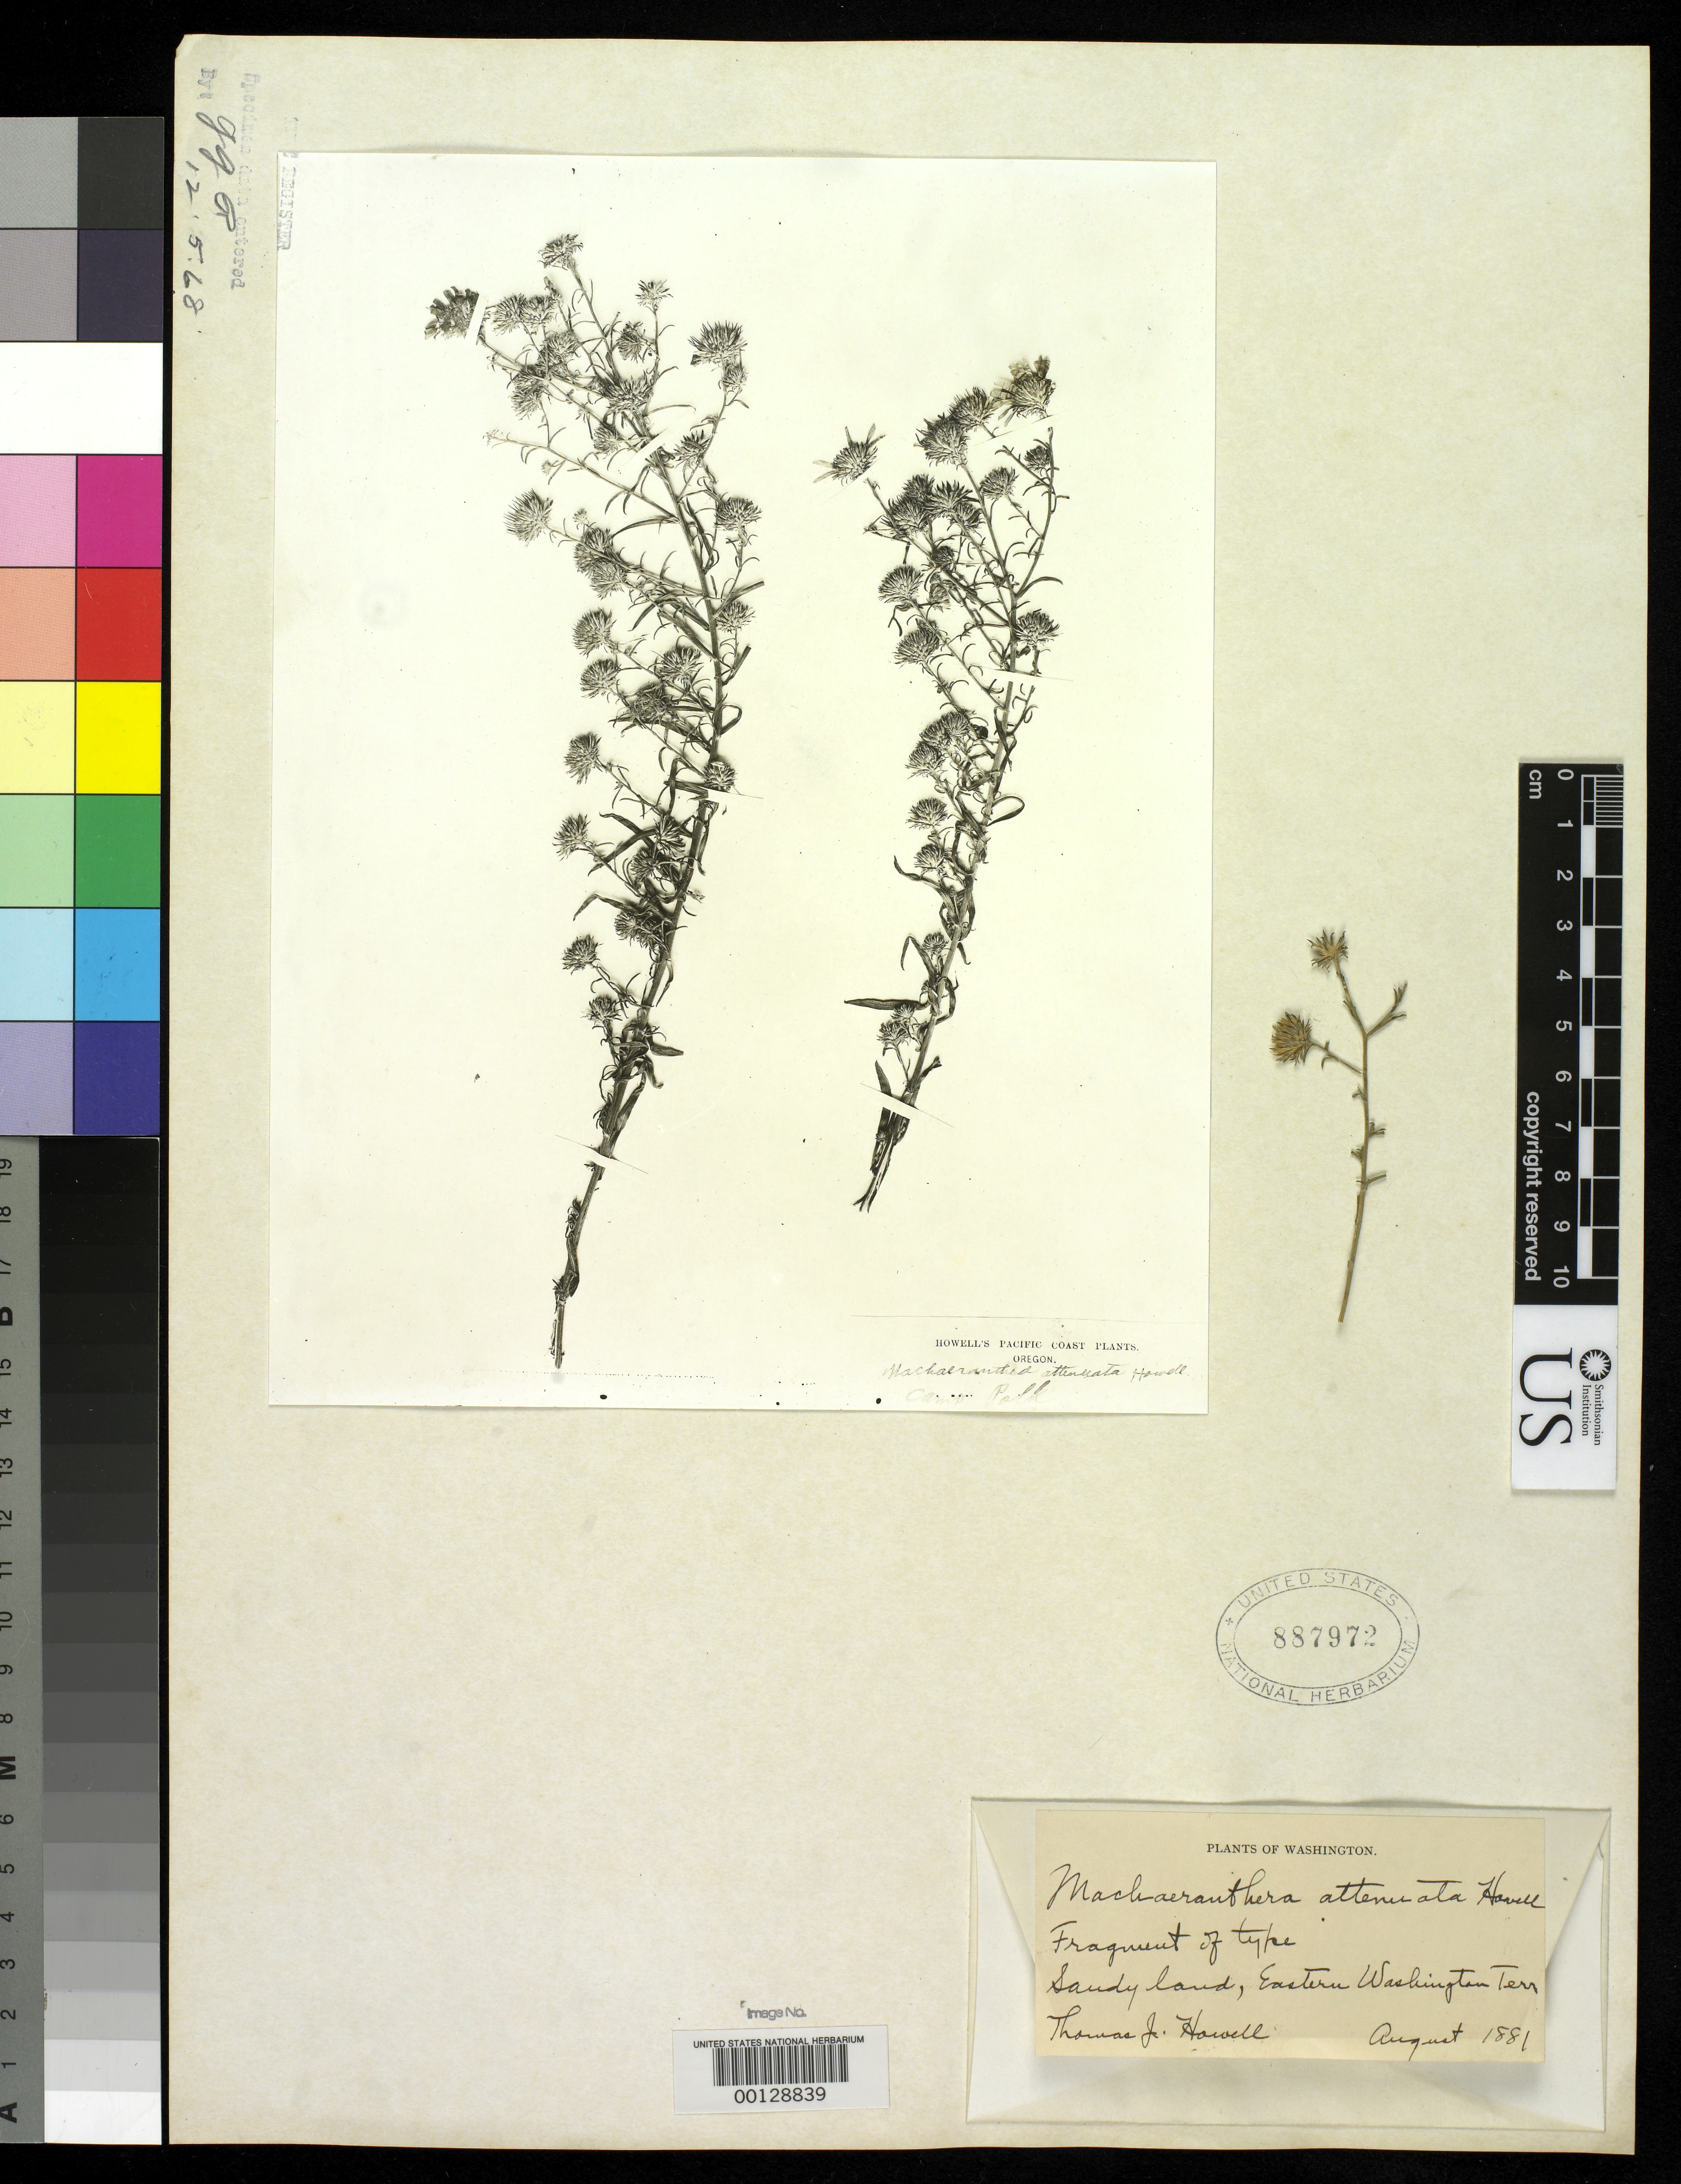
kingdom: Plantae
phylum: Tracheophyta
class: Magnoliopsida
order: Asterales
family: Asteraceae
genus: Machaeranthera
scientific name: Machaeranthera attenuata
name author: Howell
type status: Type Fragment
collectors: T. J. Howell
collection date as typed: Aug 1881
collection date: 1881-08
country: United States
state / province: Oregon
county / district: Wasco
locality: The Dallas.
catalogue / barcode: US 887972